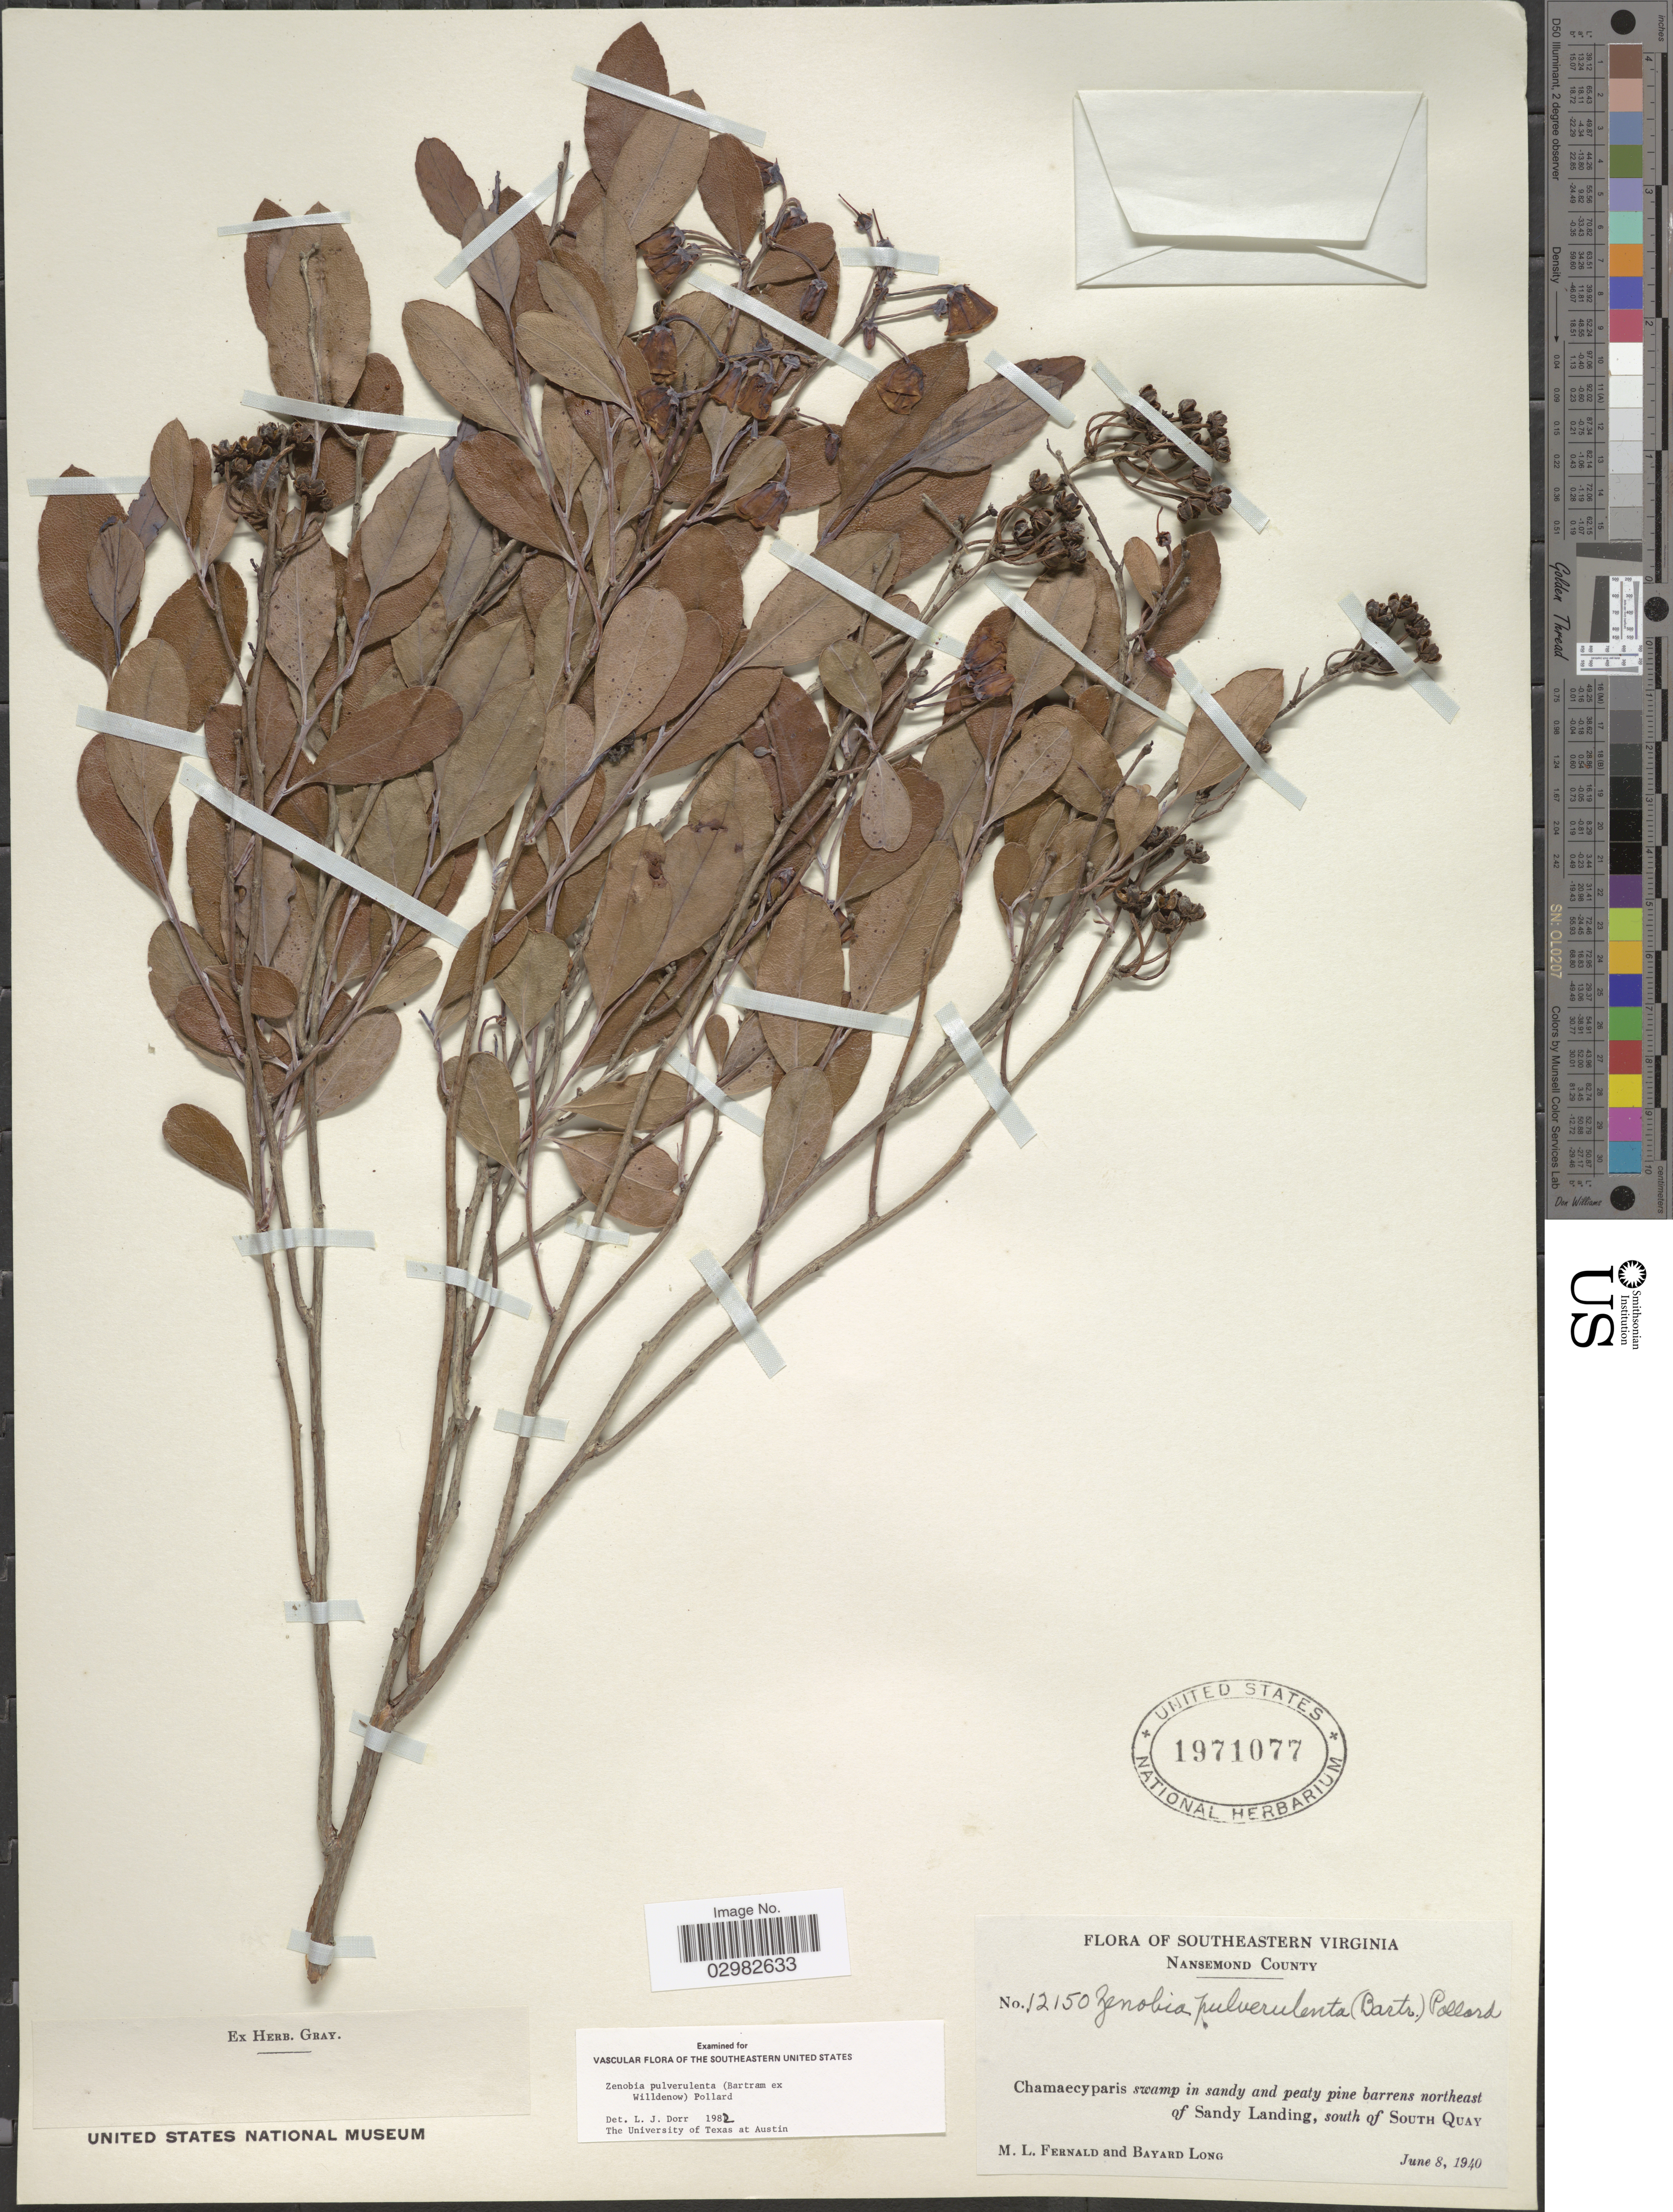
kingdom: Plantae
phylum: Tracheophyta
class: Magnoliopsida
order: Ericales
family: Ericaceae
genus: Zenobia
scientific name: Zenobia pulverulenta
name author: (W. Bartram ex Willd.) Pollard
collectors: M. L. Fernald & B. Long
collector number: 12150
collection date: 1940-06-08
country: United States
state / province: Virginia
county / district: City of Suffolk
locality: Southeastern Virginia, Nansemond County, Chamaecyparis swamp in sandy and peaty pine barrens northeast of Sandy Landing, south of South Quay.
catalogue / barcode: US 1971077